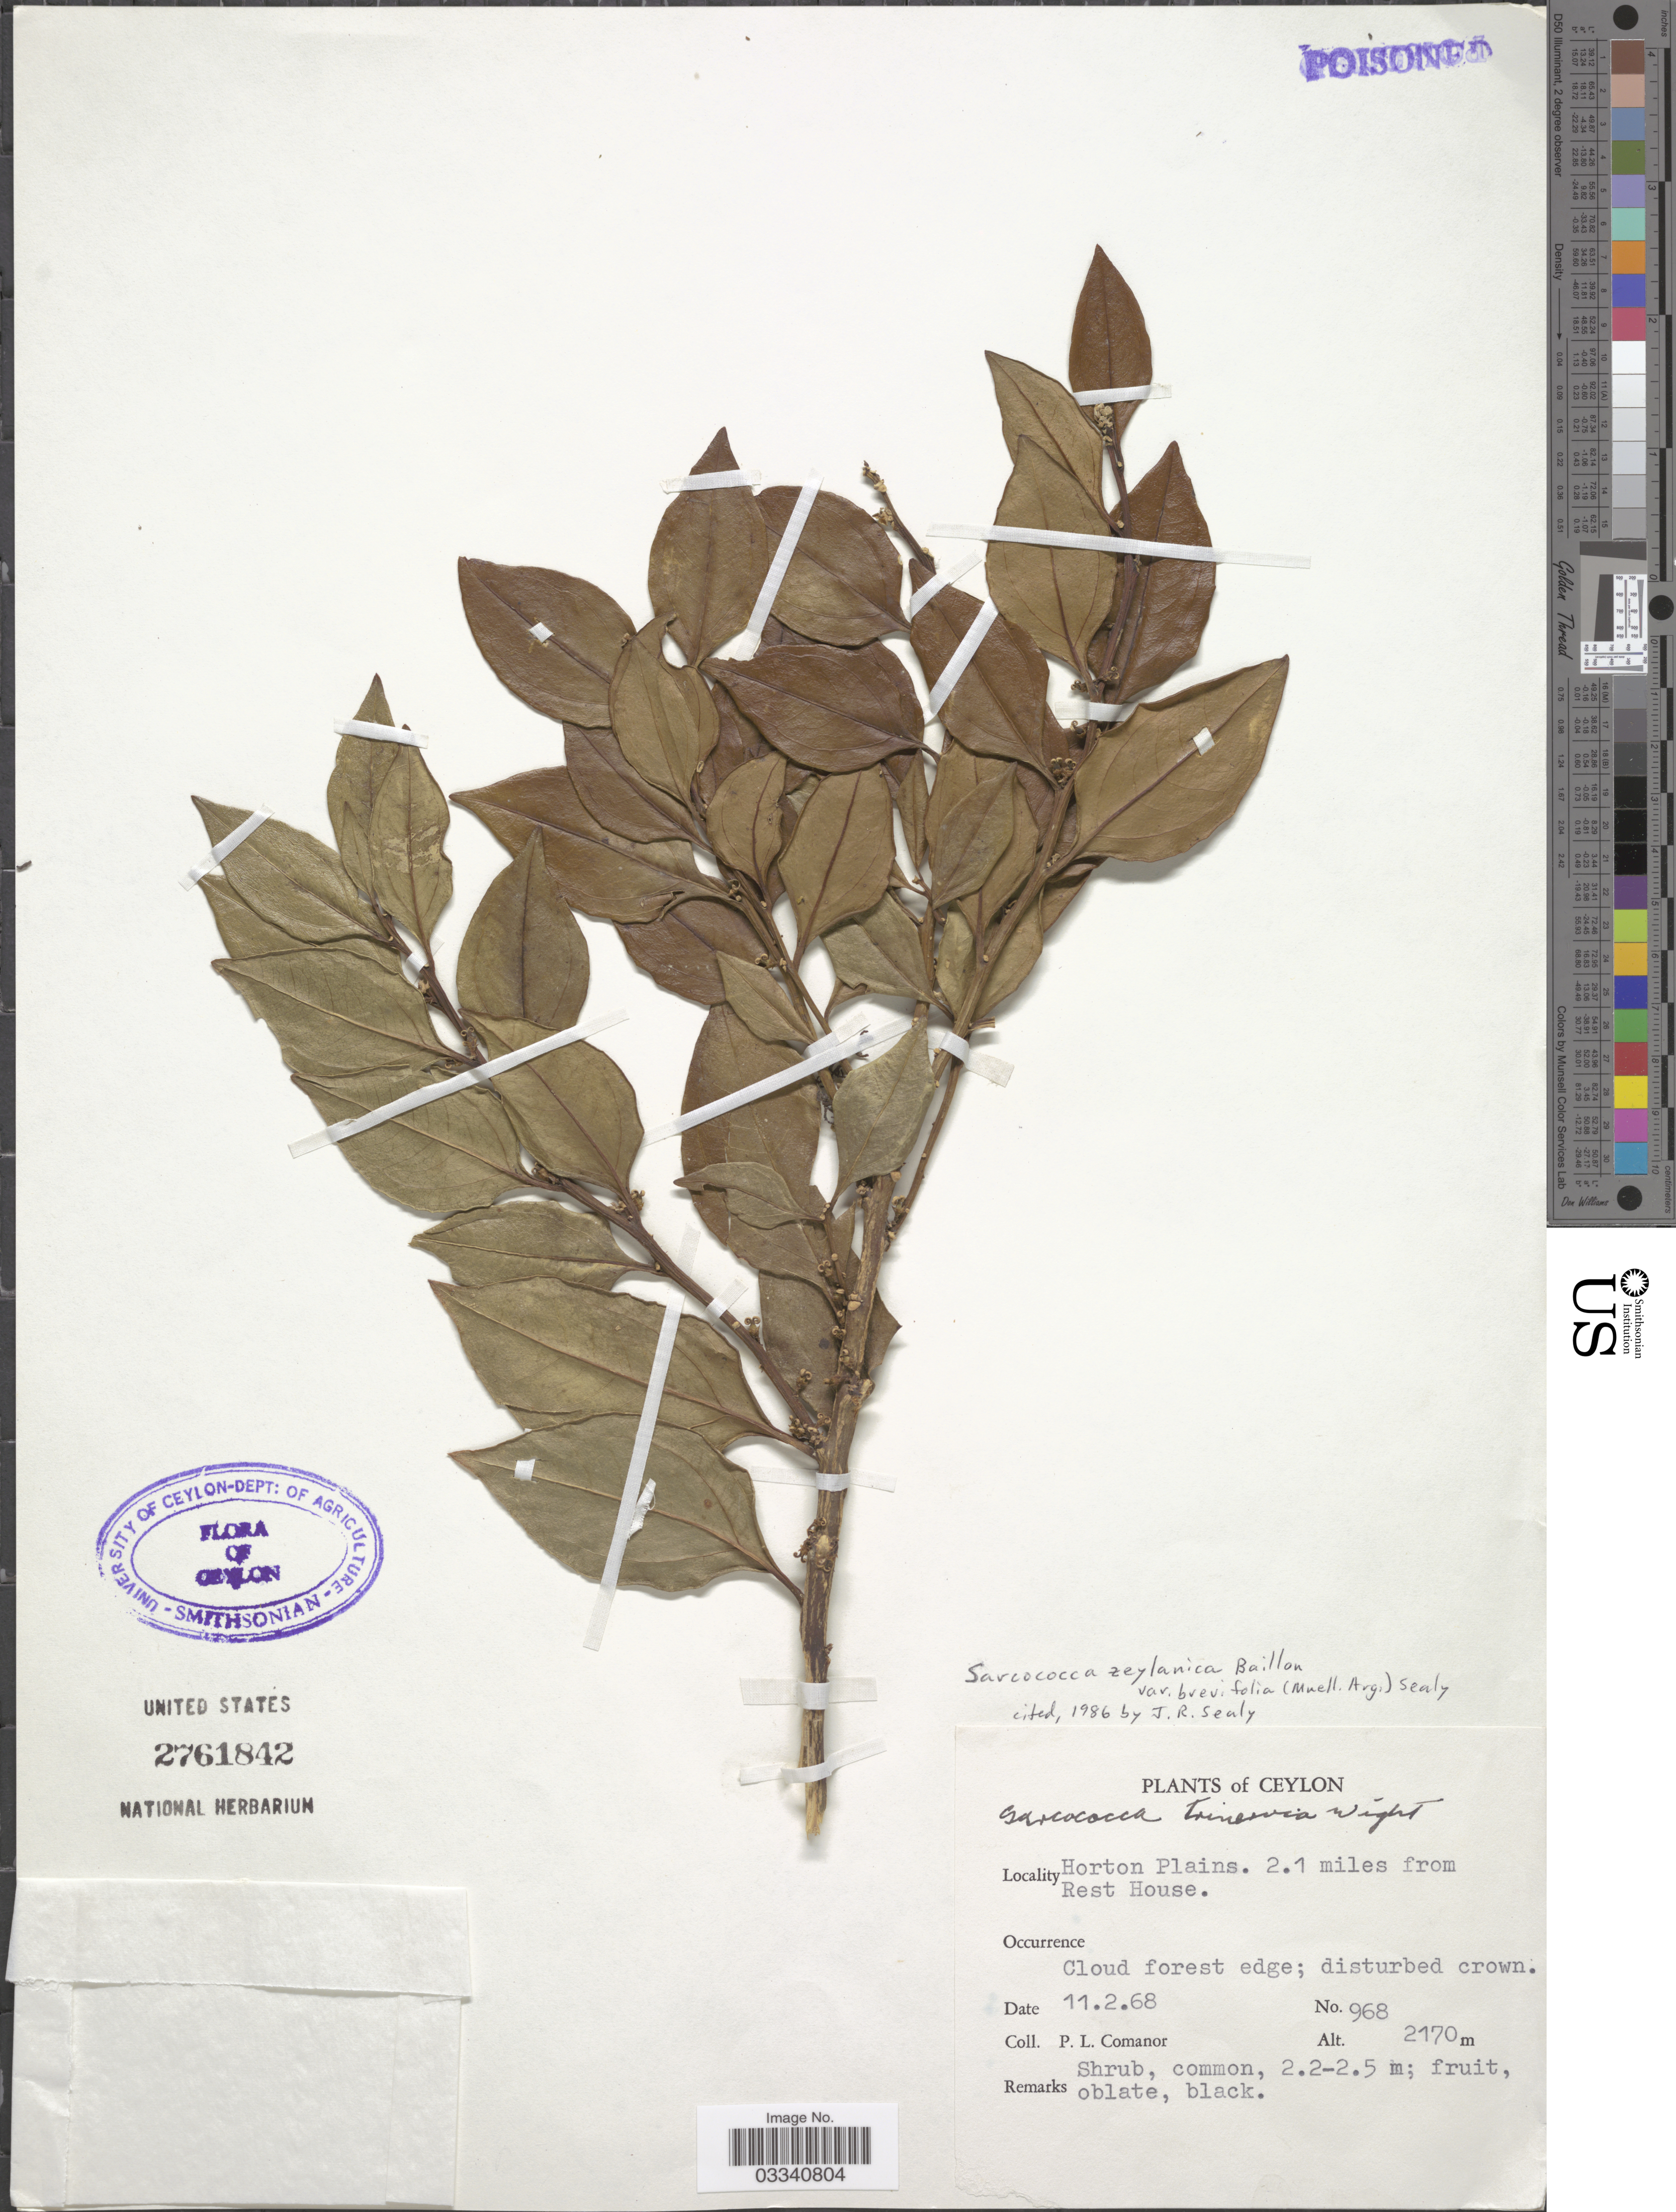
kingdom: Plantae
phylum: Tracheophyta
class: Magnoliopsida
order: Buxales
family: Buxaceae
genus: Sarcococca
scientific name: Sarcococca zeylanica var. brevifolia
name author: (Müll. Arg.) Sealy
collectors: P. Comanor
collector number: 968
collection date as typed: Transcribed d/m/y: 11/2/68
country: Sri Lanka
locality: Ceylon. Horton Plains. 2.1 miles from Rest House.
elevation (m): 2170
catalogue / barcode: US 2761842